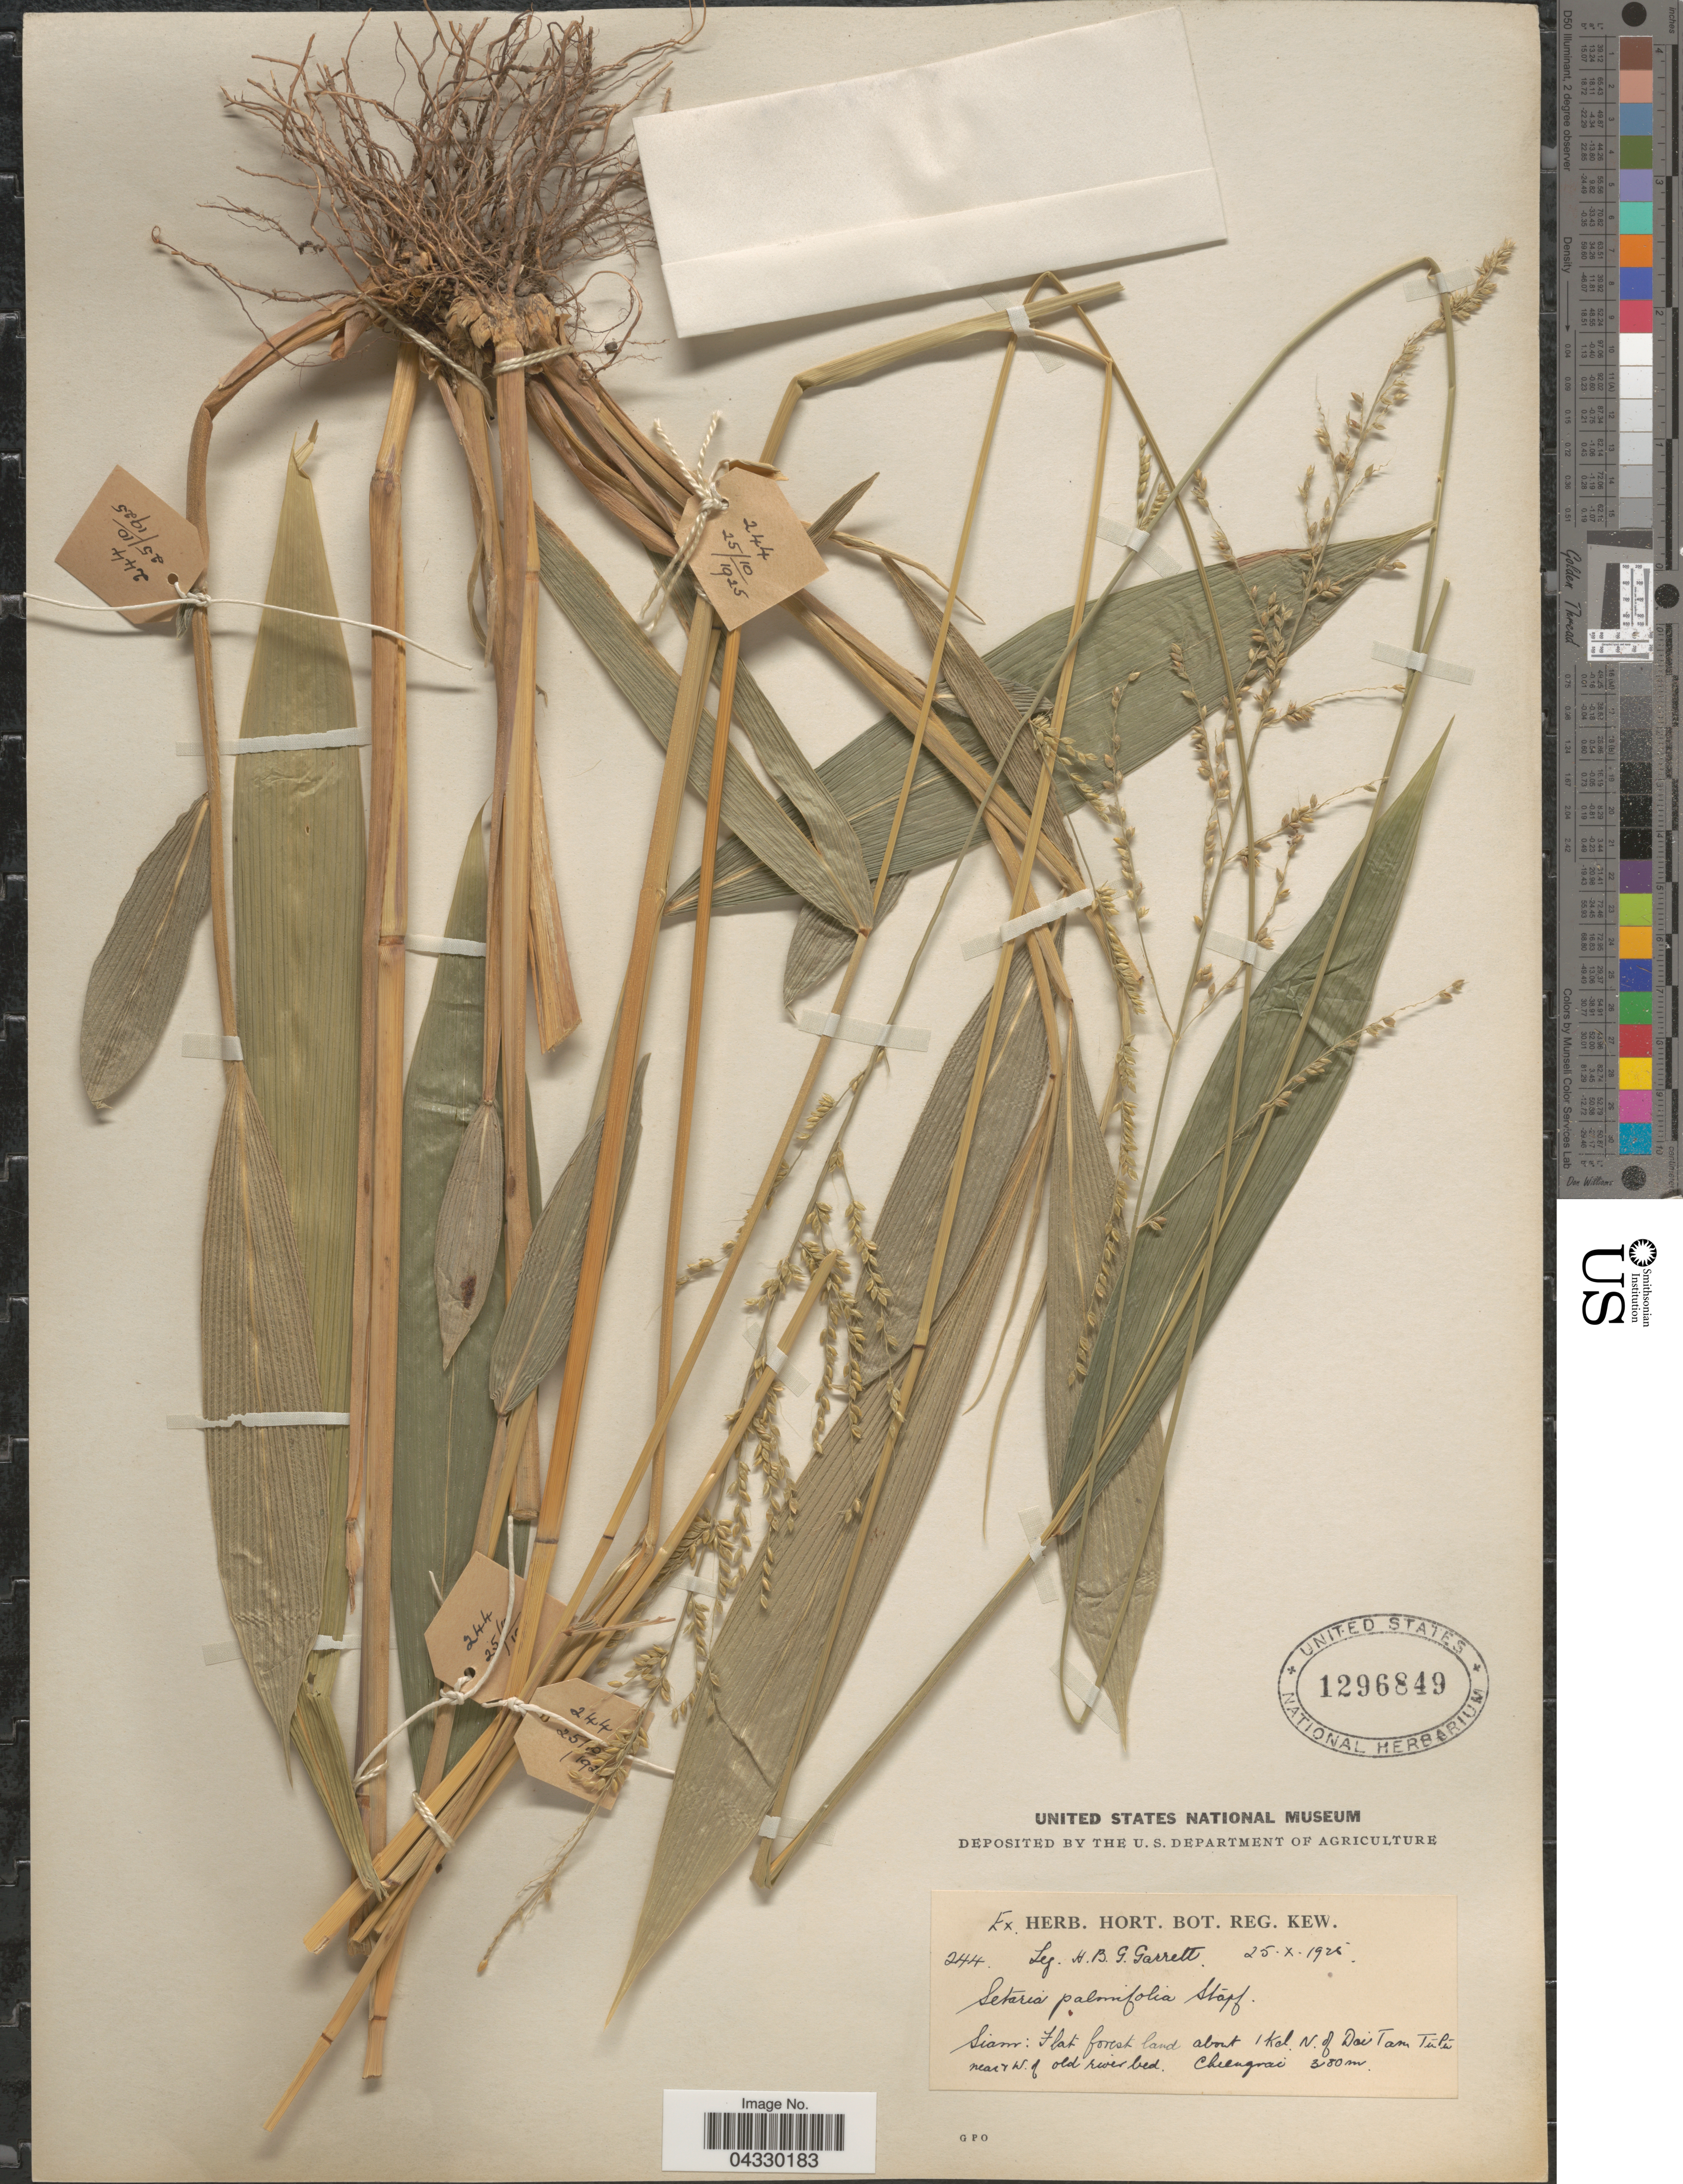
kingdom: Plantae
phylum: Tracheophyta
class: Liliopsida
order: Poales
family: Poaceae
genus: Setaria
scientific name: Setaria palmifolia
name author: (J. Koenig) Stapf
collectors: H. Garrett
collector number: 244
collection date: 1925-10-25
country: Thailand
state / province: Chiang Mai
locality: Siam: Flat forest land about 1 Kcl. N. of Doi am TúPú [interpreted] near & W. of old river bed. Chiengmai.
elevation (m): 380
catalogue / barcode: US 1296849